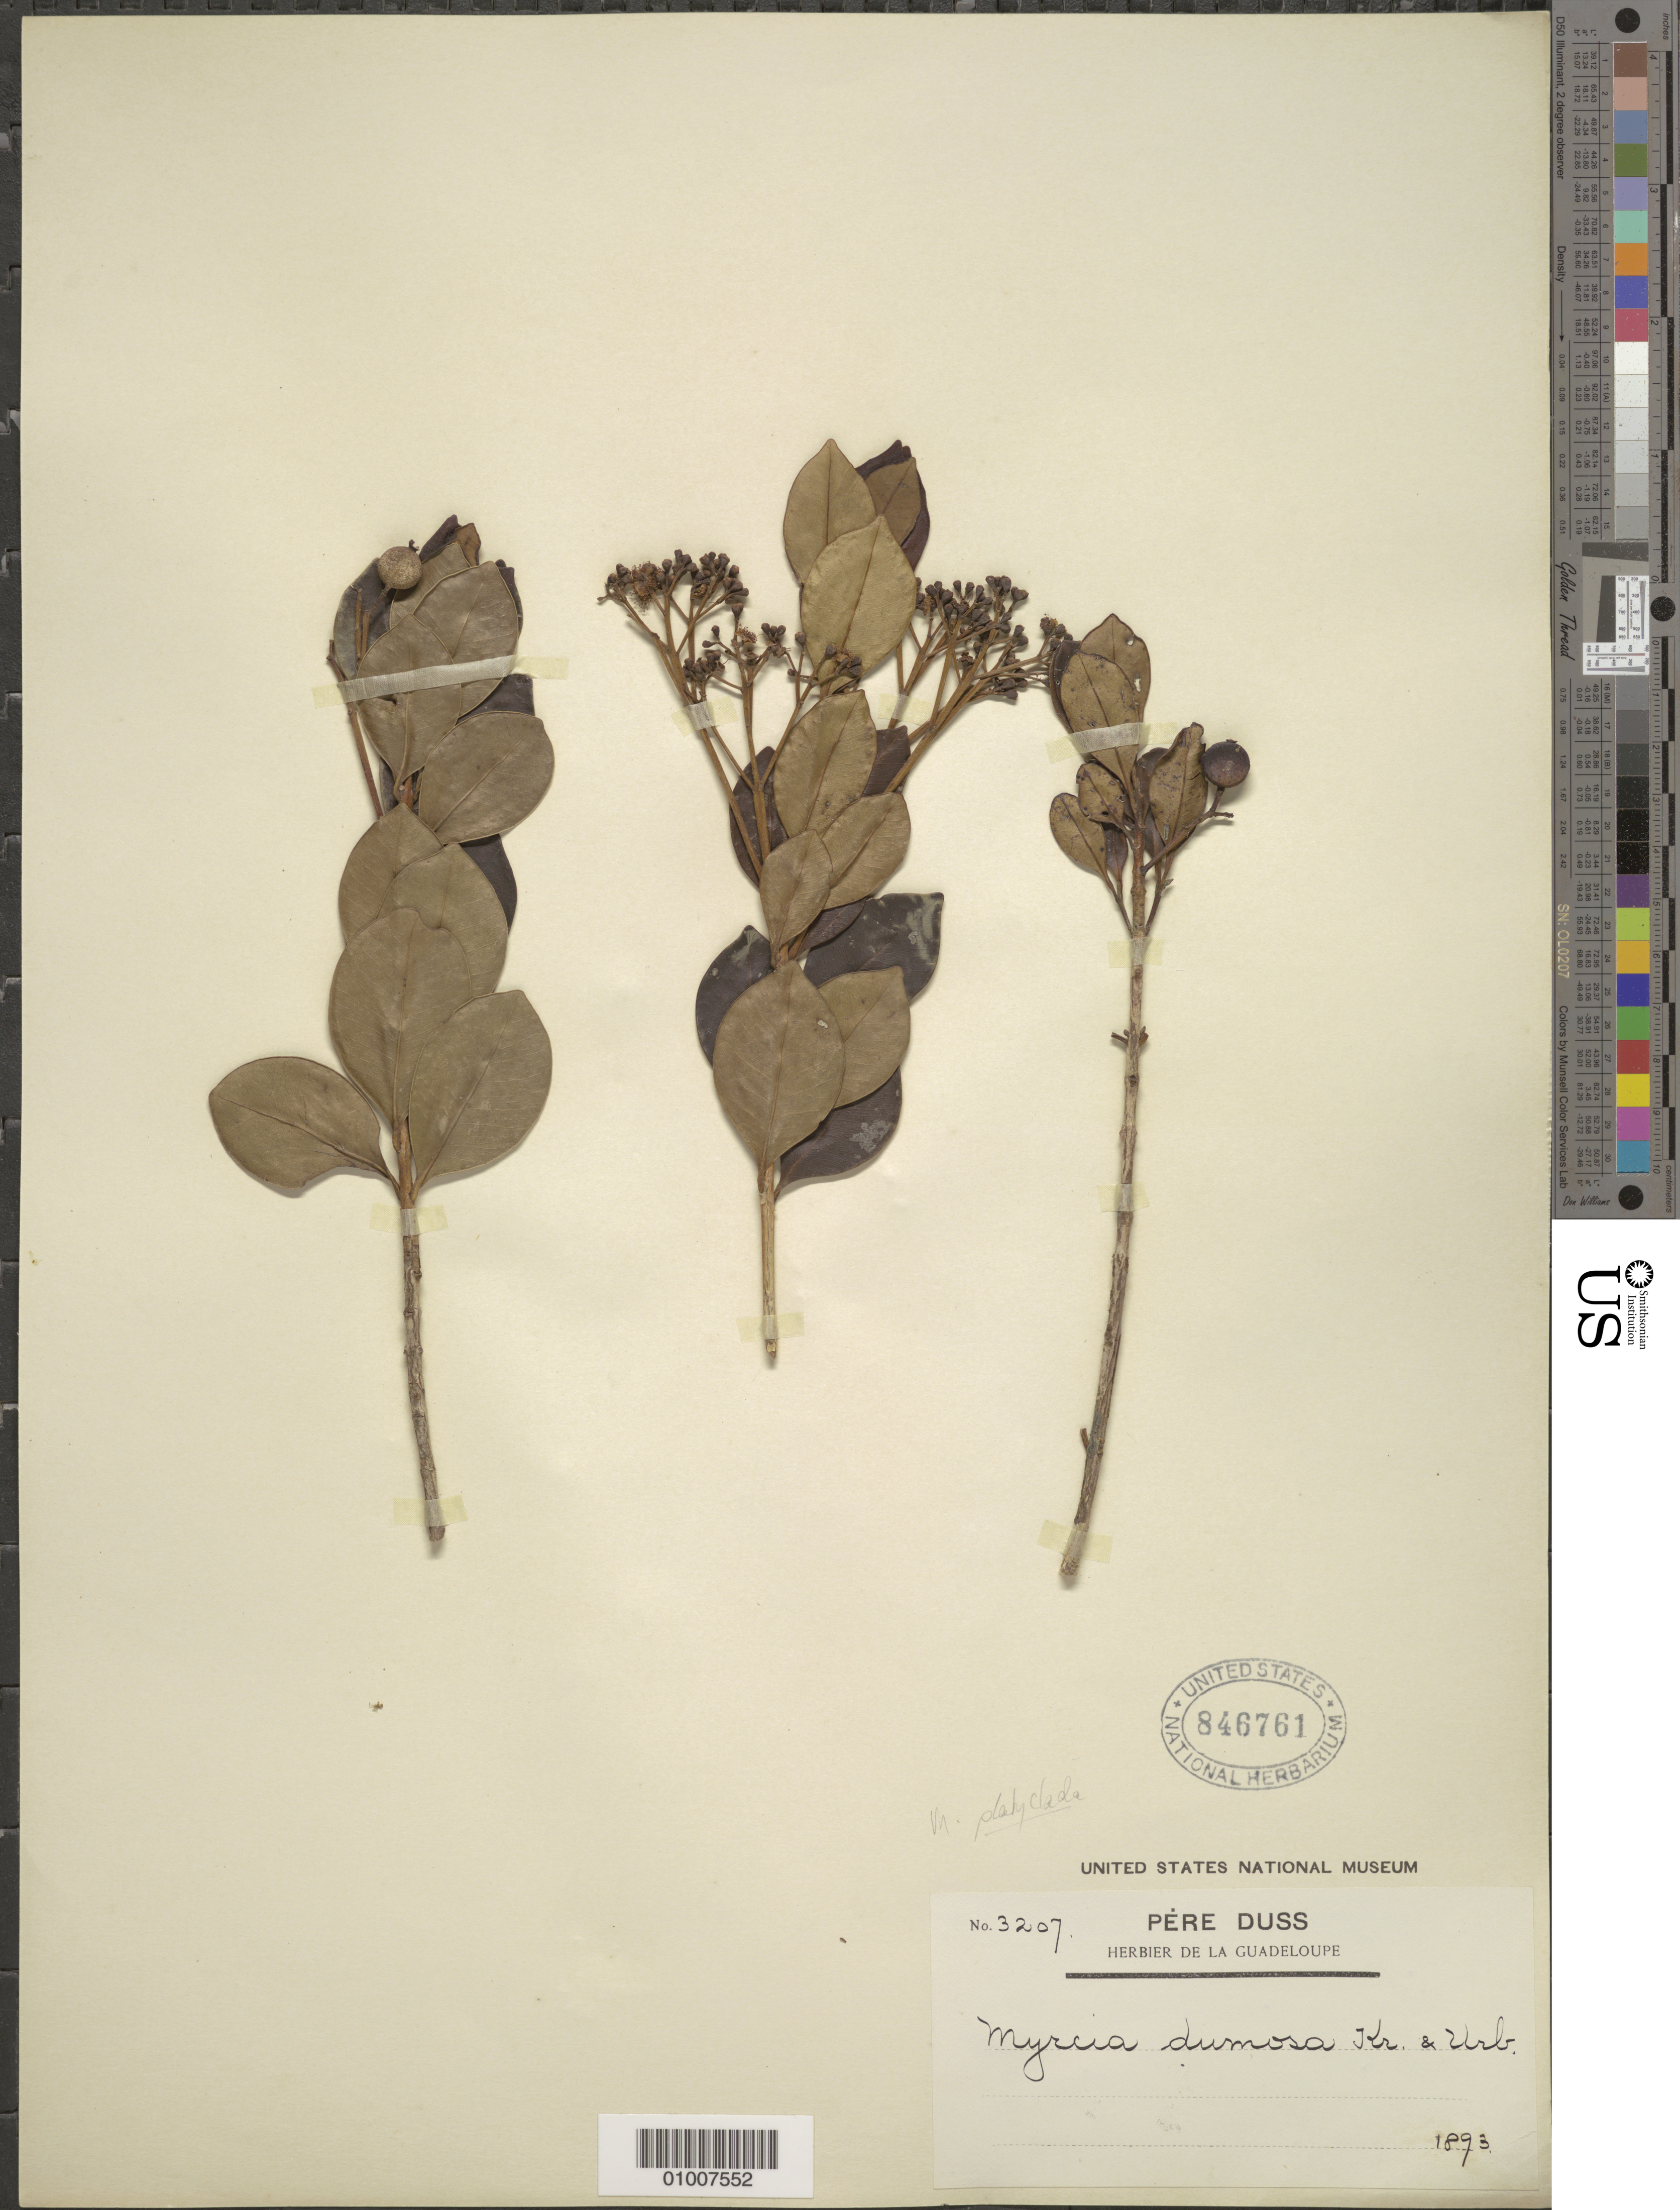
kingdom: Plantae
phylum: Tracheophyta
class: Magnoliopsida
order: Myrtales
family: Myrtaceae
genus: Myrcia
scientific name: Myrcia platyclada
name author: DC.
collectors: Père Duss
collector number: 3207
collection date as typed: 1893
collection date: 1893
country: Guadeloupe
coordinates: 0 N, 0 E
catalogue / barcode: US 846761